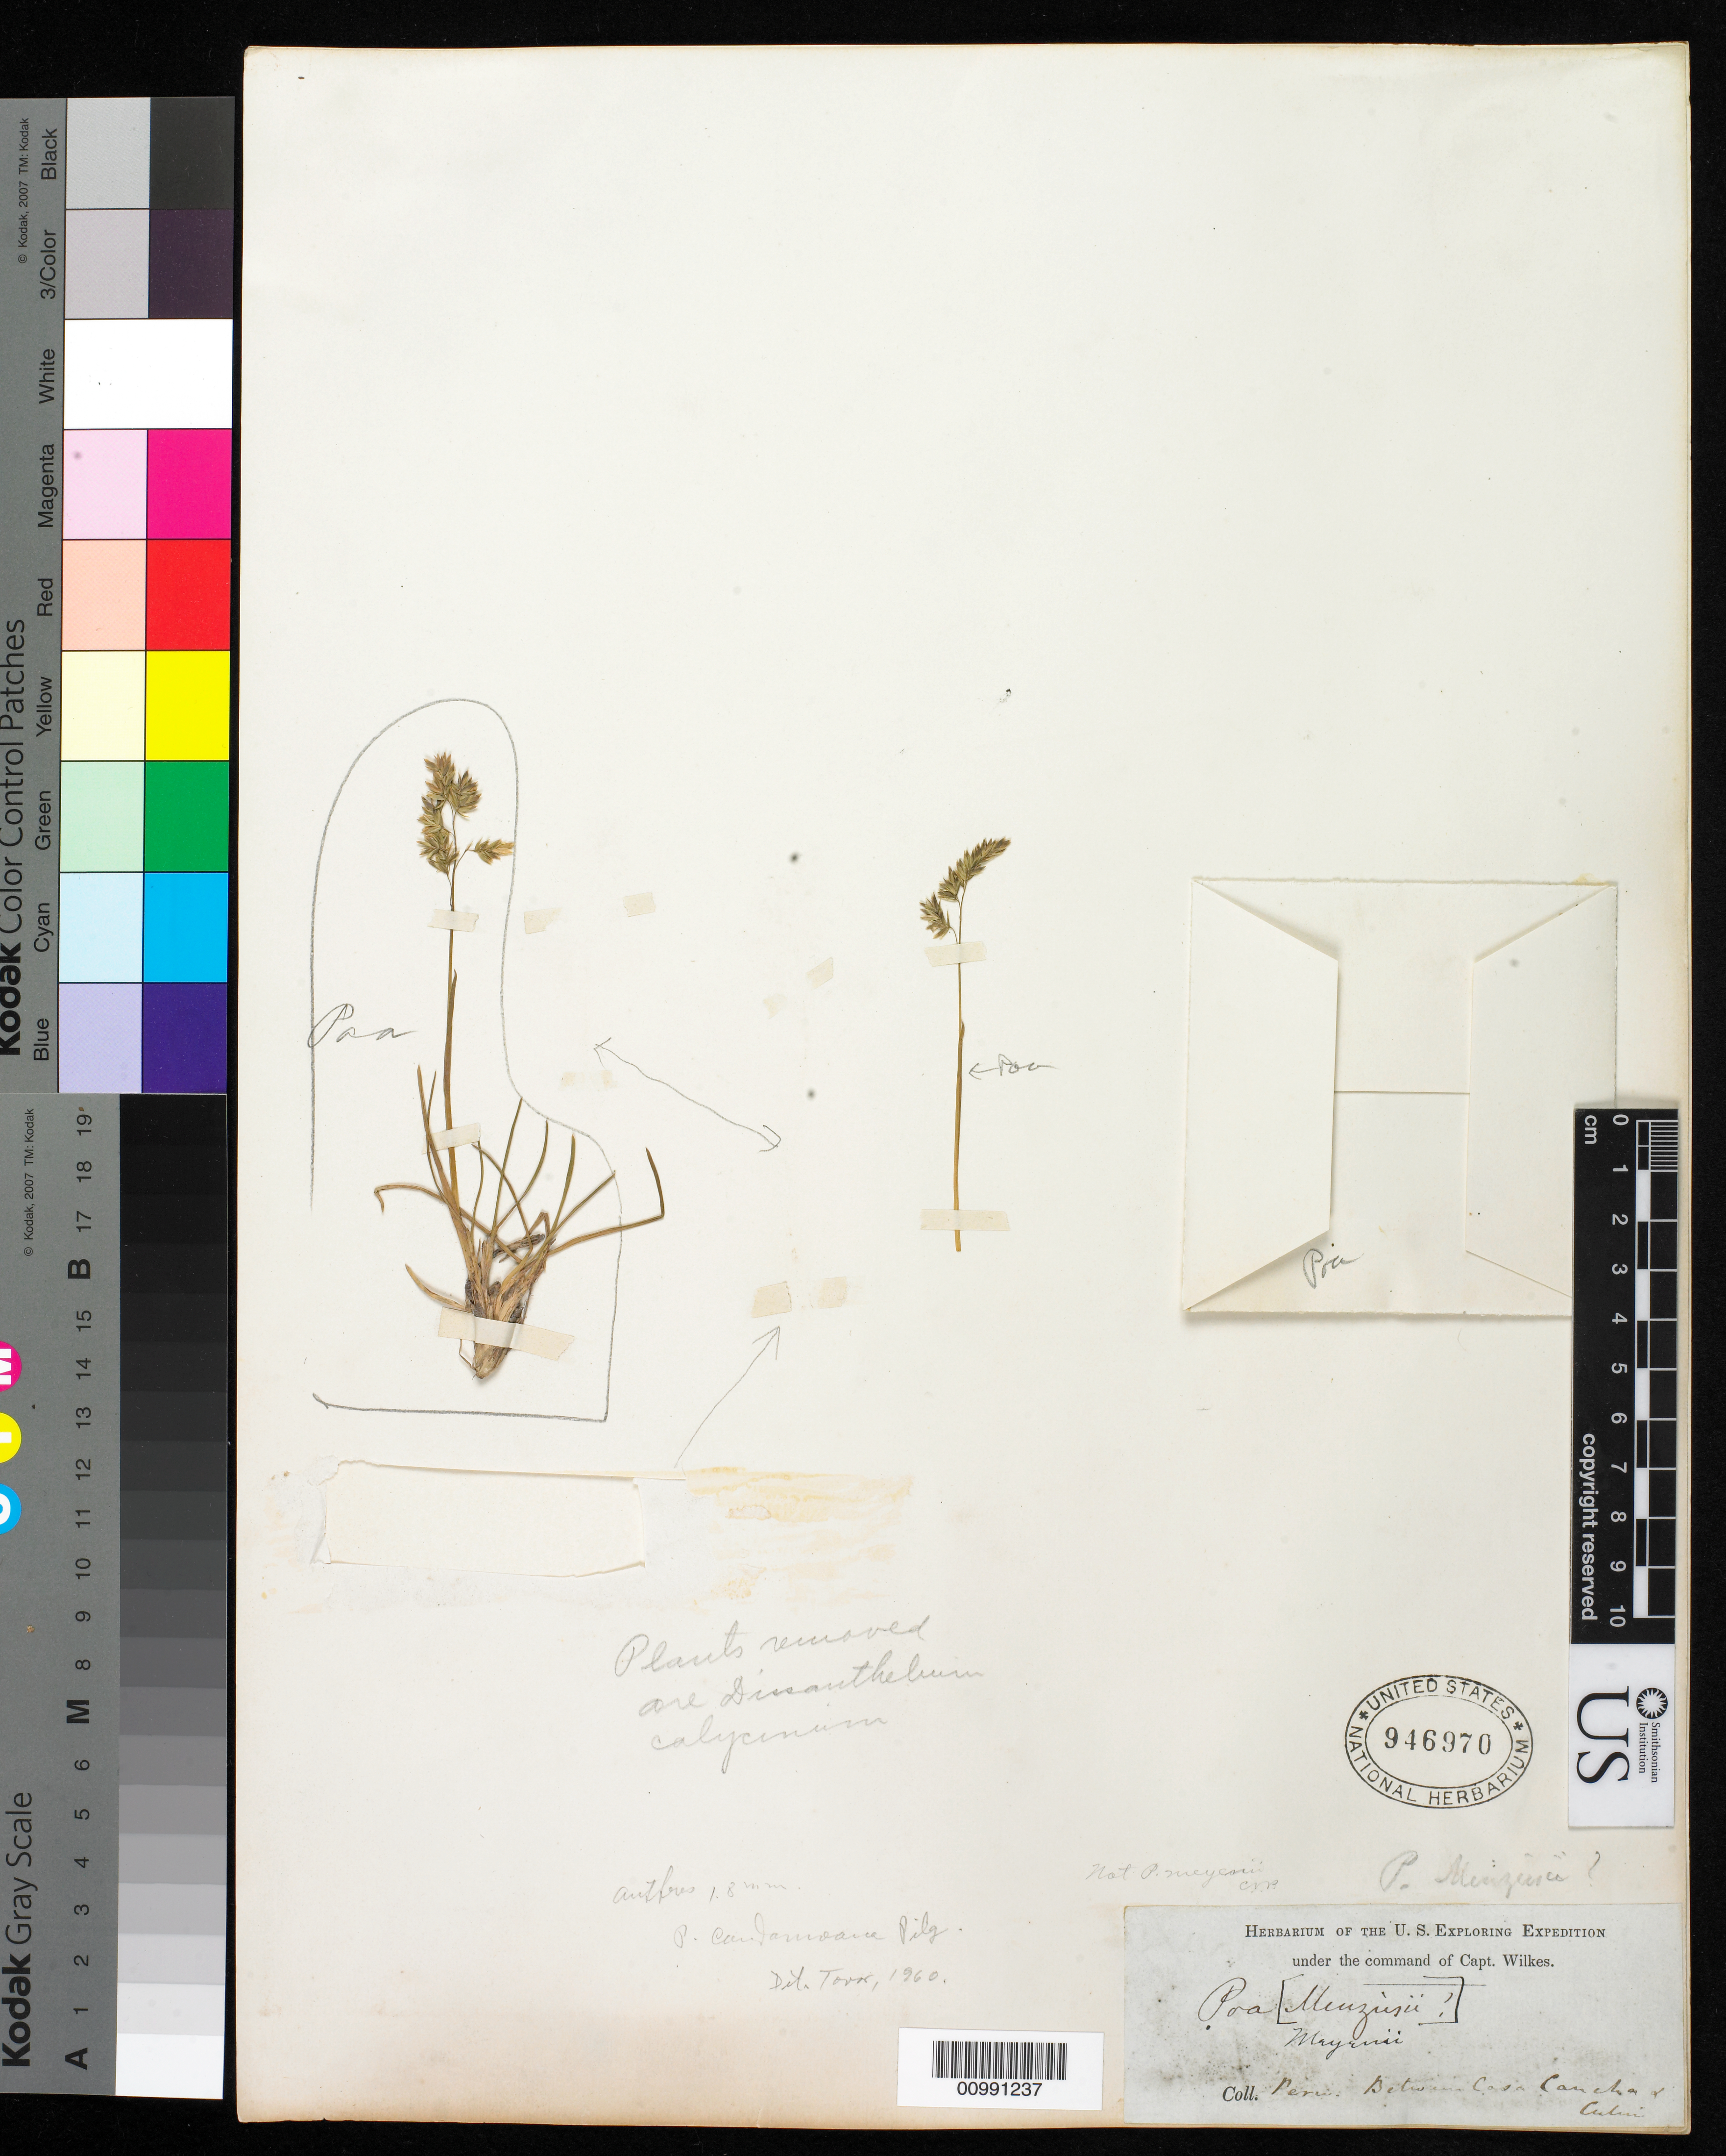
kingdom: Plantae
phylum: Tracheophyta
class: Liliopsida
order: Poales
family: Poaceae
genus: Poa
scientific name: Poa candamoana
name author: Pilg.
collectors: Wilkes Explor. Exped.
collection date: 1838/1842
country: Peru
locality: Peru. Between Casa Cancha and Culin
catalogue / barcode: US 946970